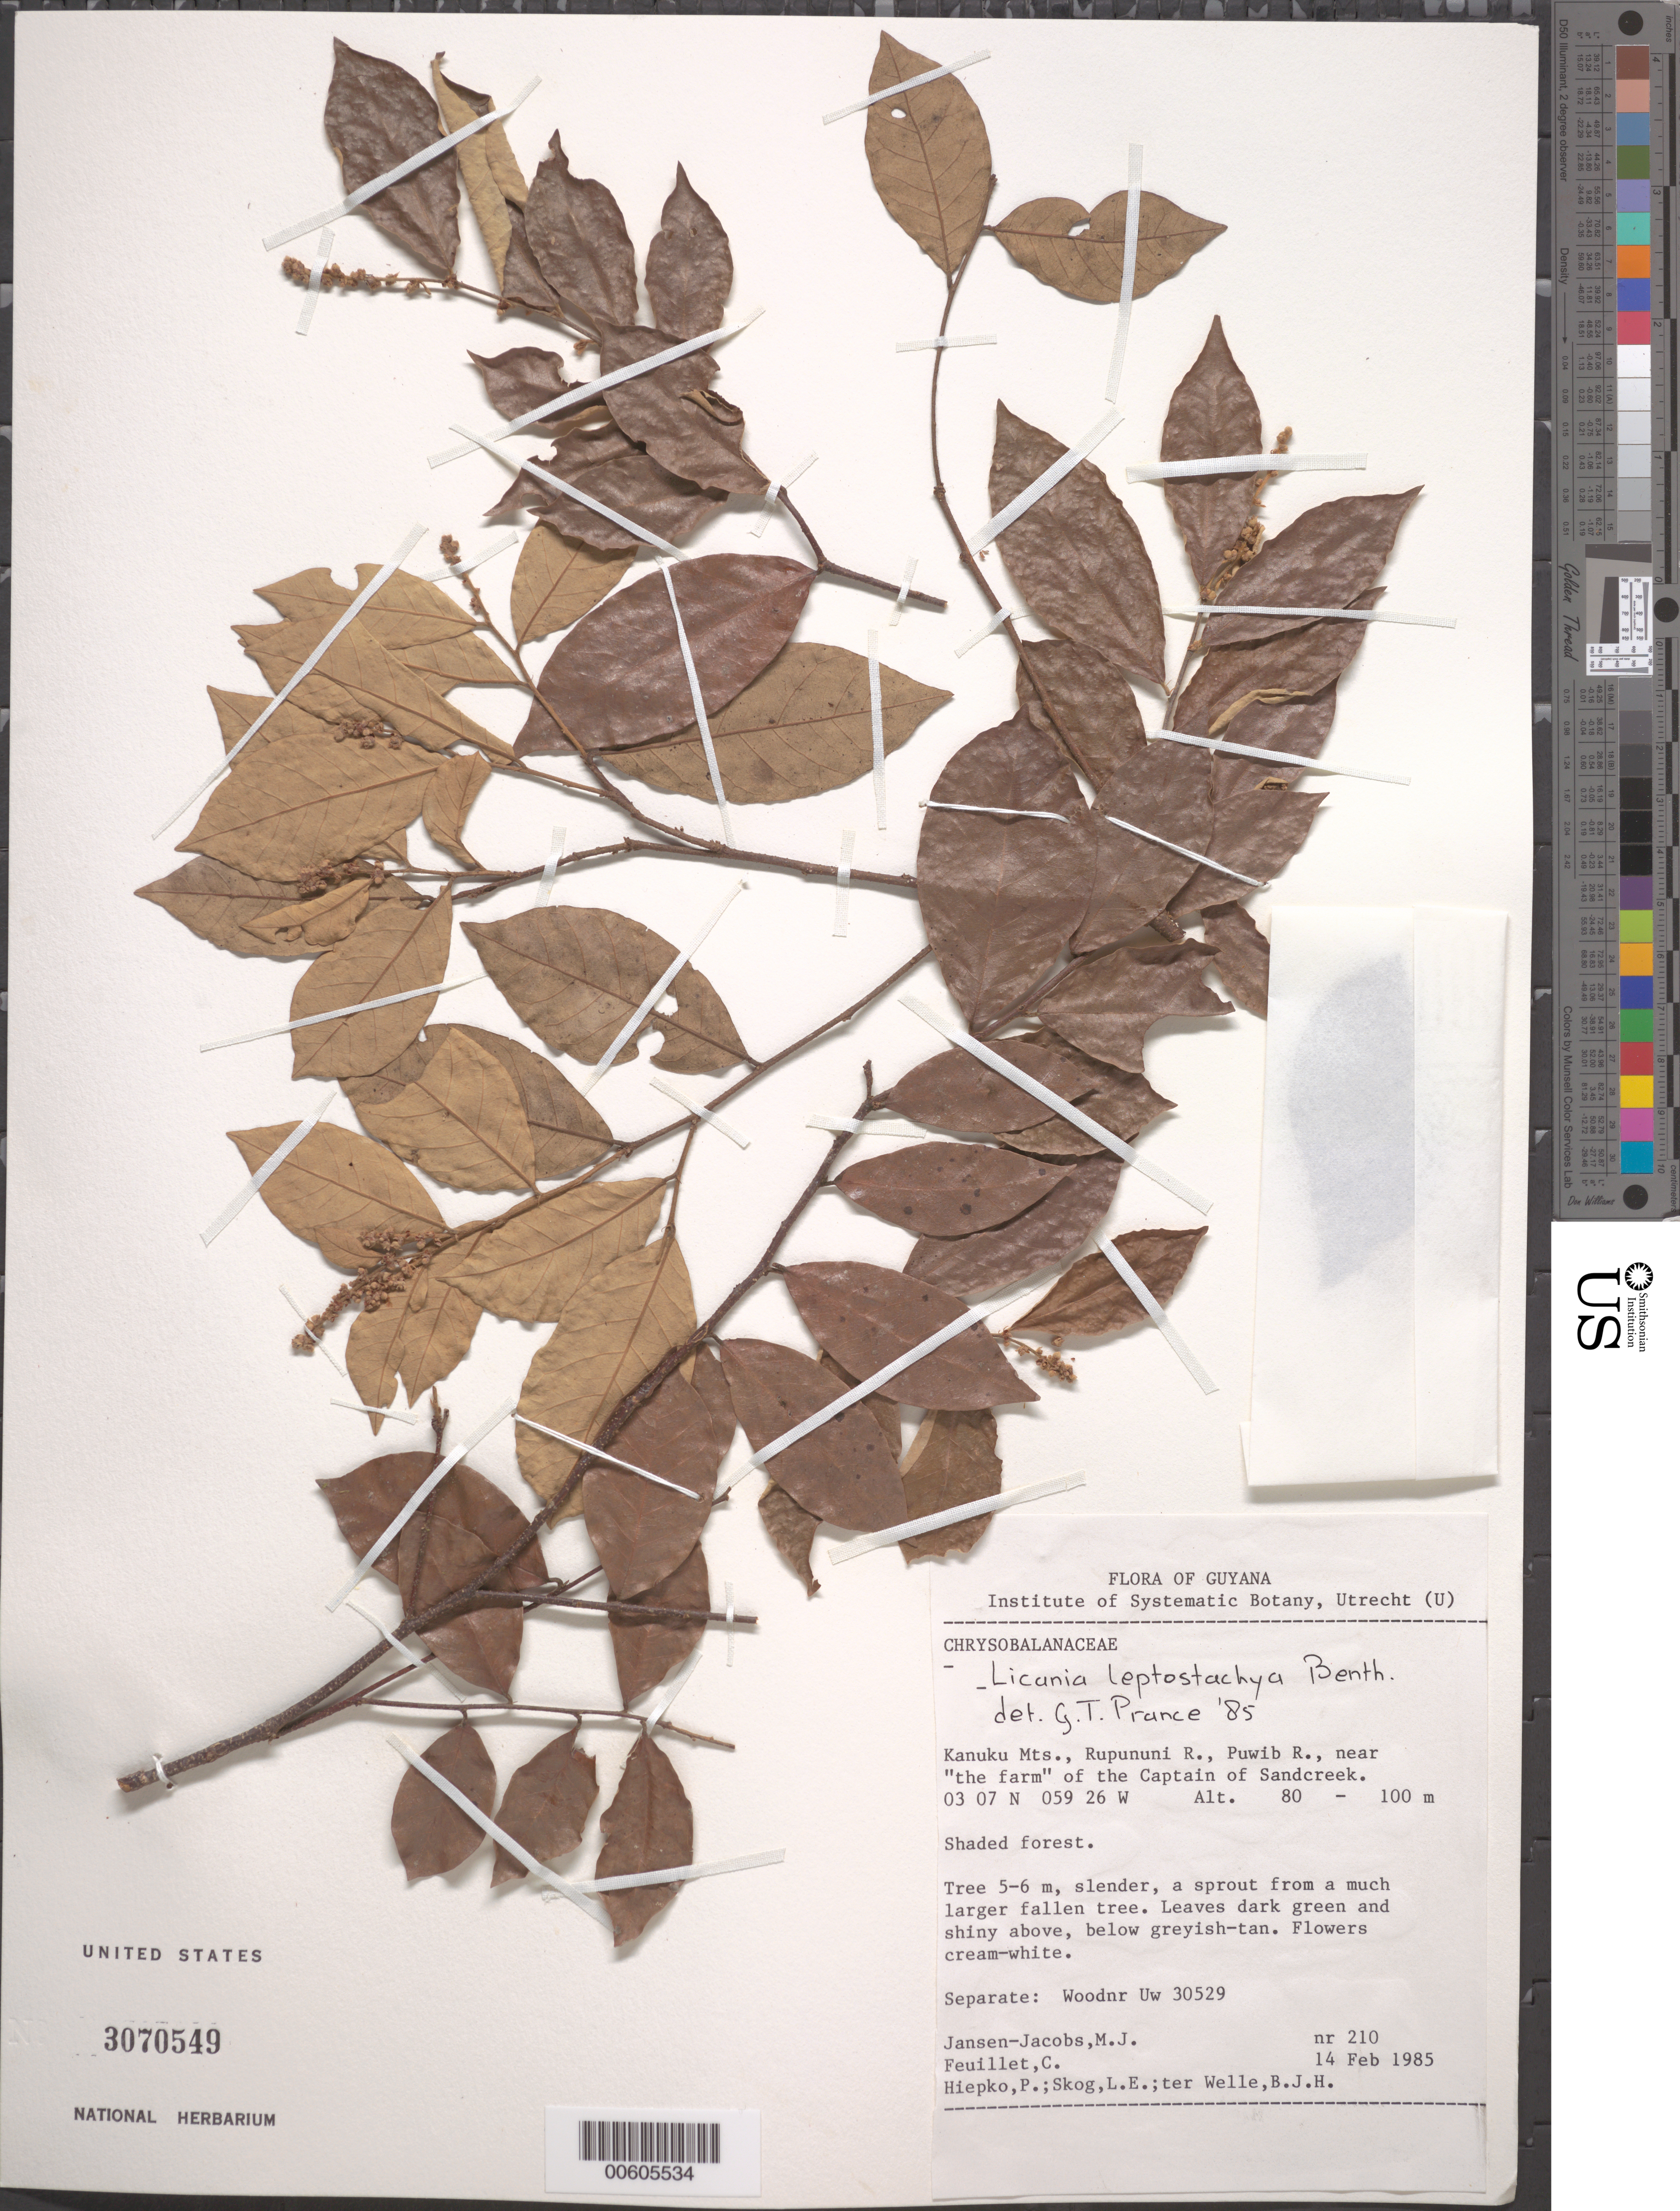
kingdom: Plantae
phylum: Tracheophyta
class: Magnoliopsida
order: Malpighiales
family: Chrysobalanaceae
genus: Licania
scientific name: Licania leptostachya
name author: Benth.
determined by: Prance, G. T.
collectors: M. J. Jansen-Jacobs, C. Feuillet, P. H. Hiepko, L. E. Skog & B. Welle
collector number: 210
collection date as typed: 14-Feb-85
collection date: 1985-02-14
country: Guyana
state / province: U. Takutu-U. Essequibo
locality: Kanuku Mts., Rupununi R., Puwib R. near "the farm" of the Captain of Sandcreek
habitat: Shaded forest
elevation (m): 80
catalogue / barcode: US 3070549